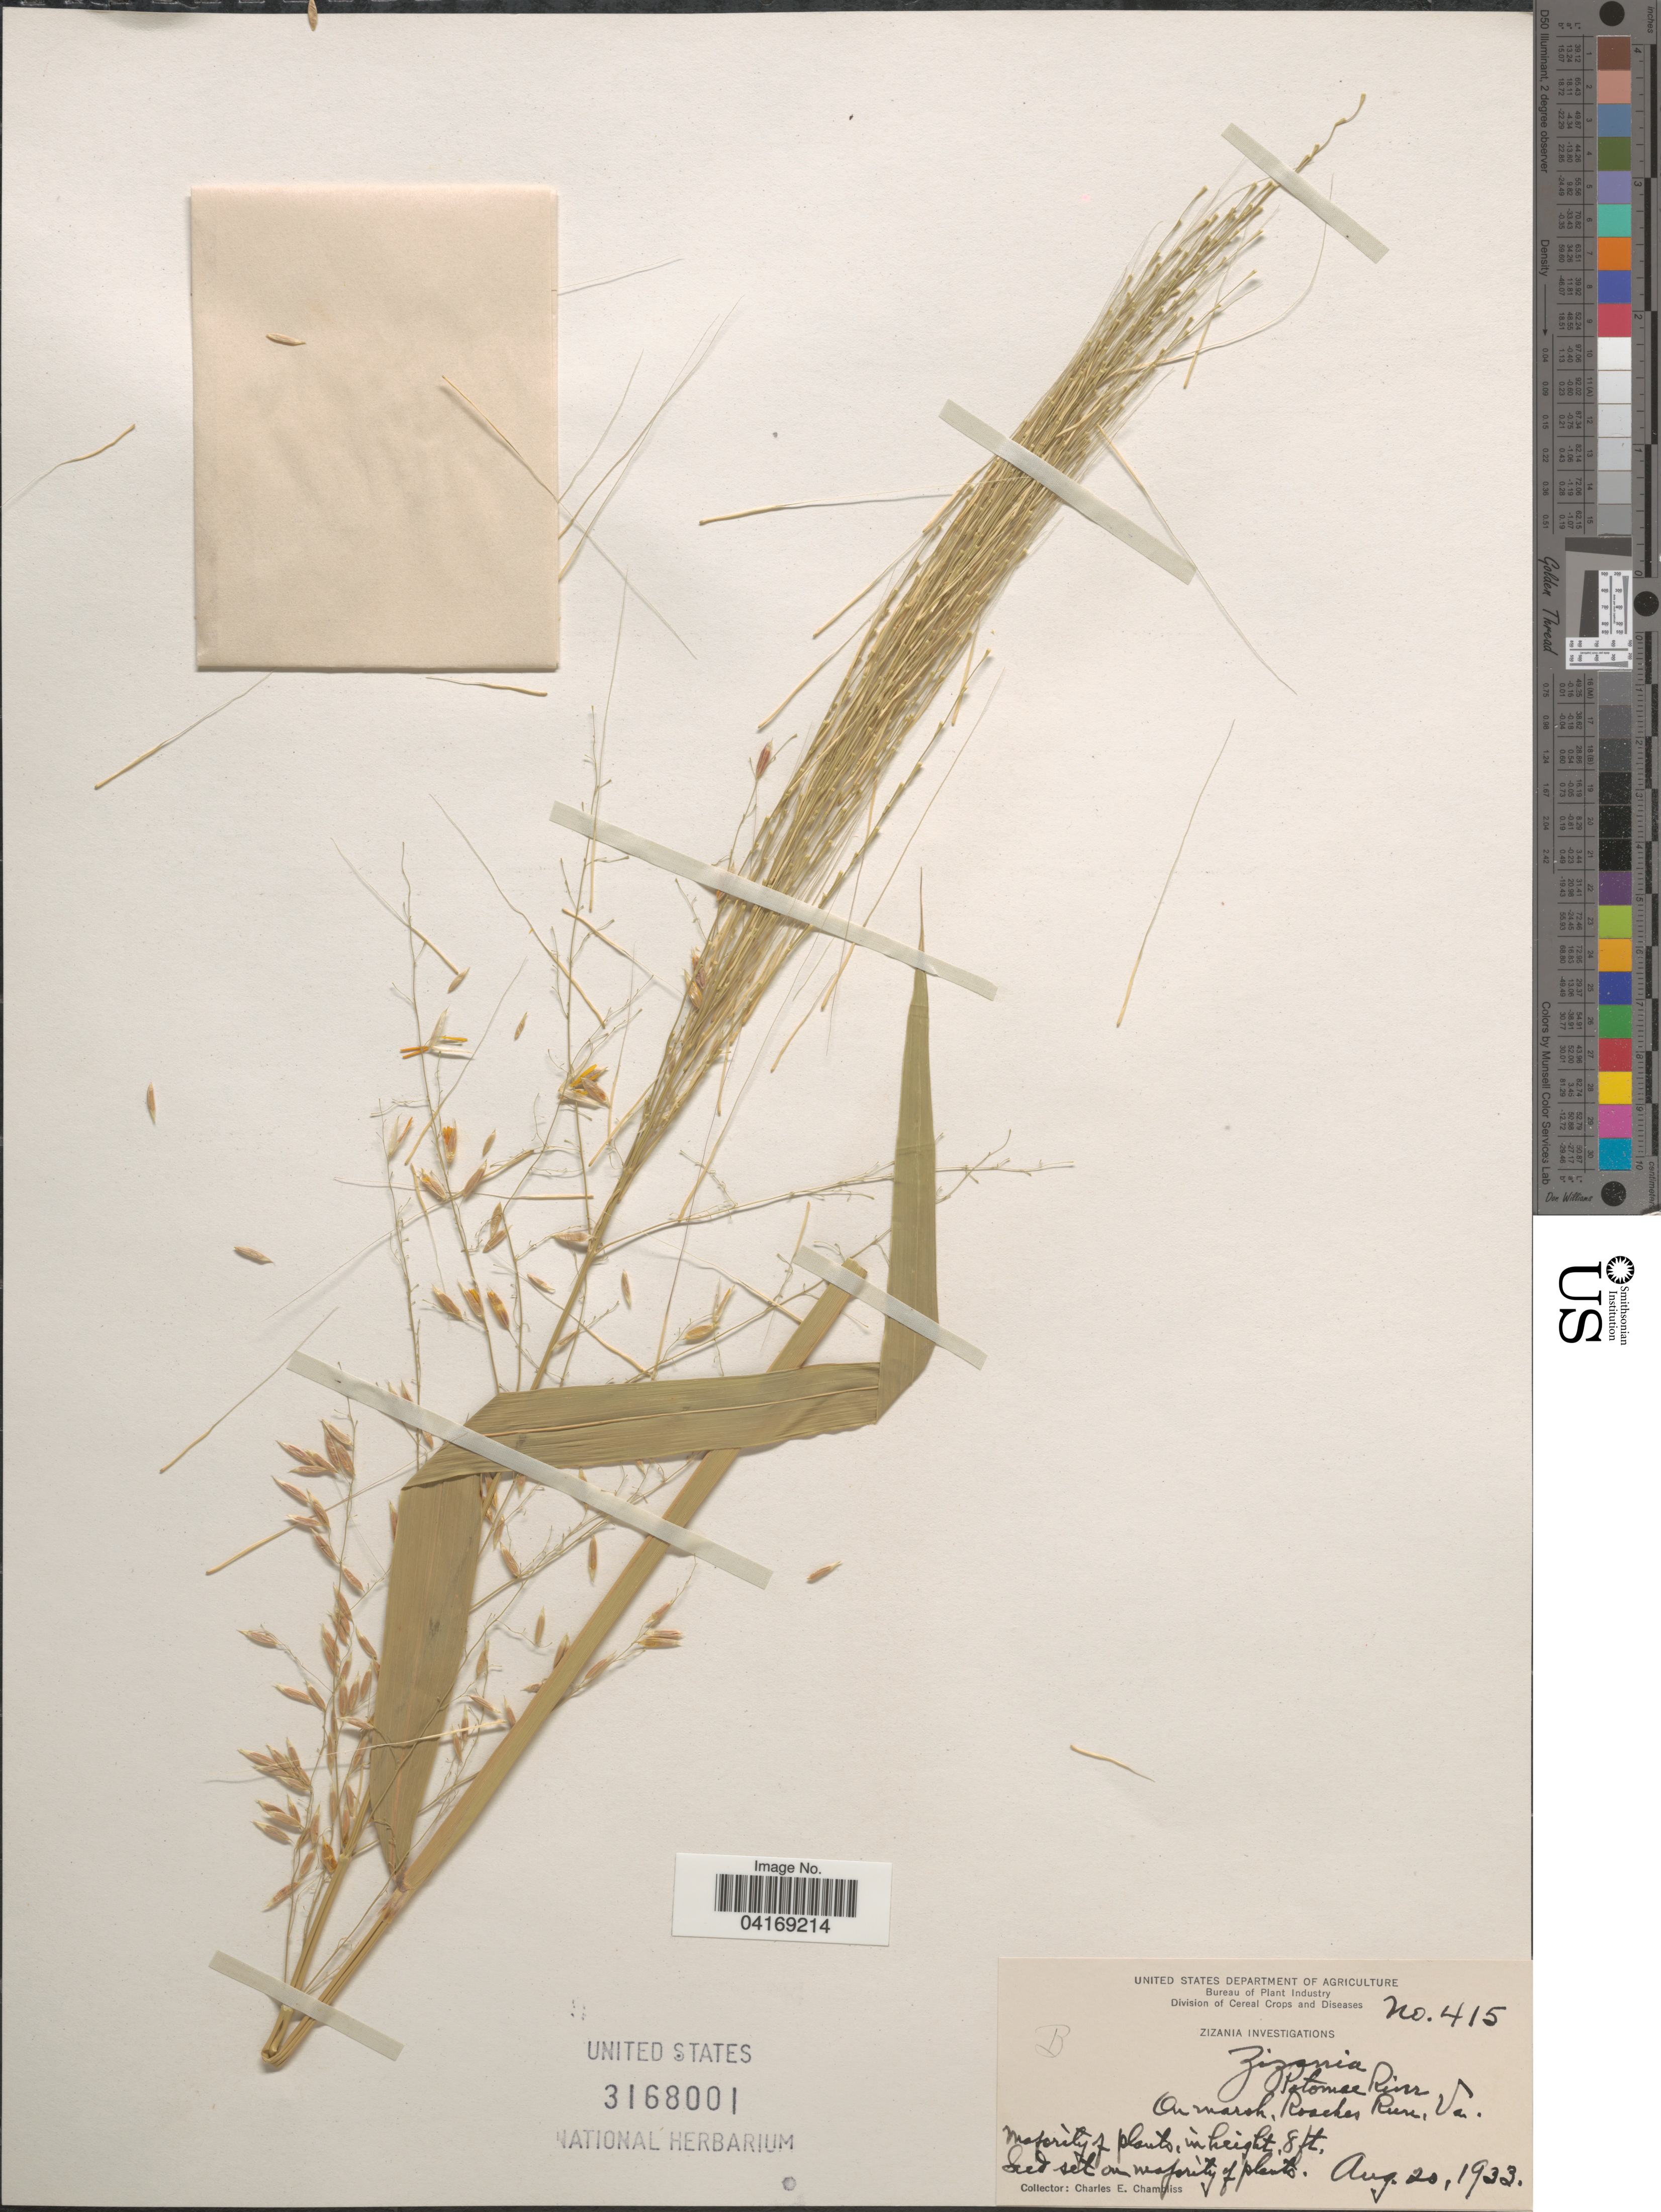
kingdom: Plantae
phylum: Tracheophyta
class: Liliopsida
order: Poales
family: Poaceae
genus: Zizania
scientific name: Zizania sp.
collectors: C. Chambliss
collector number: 415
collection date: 1933-08-20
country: United States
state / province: Virginia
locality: Potomac River. On marsh, Roaches Run.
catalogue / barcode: US 3168001